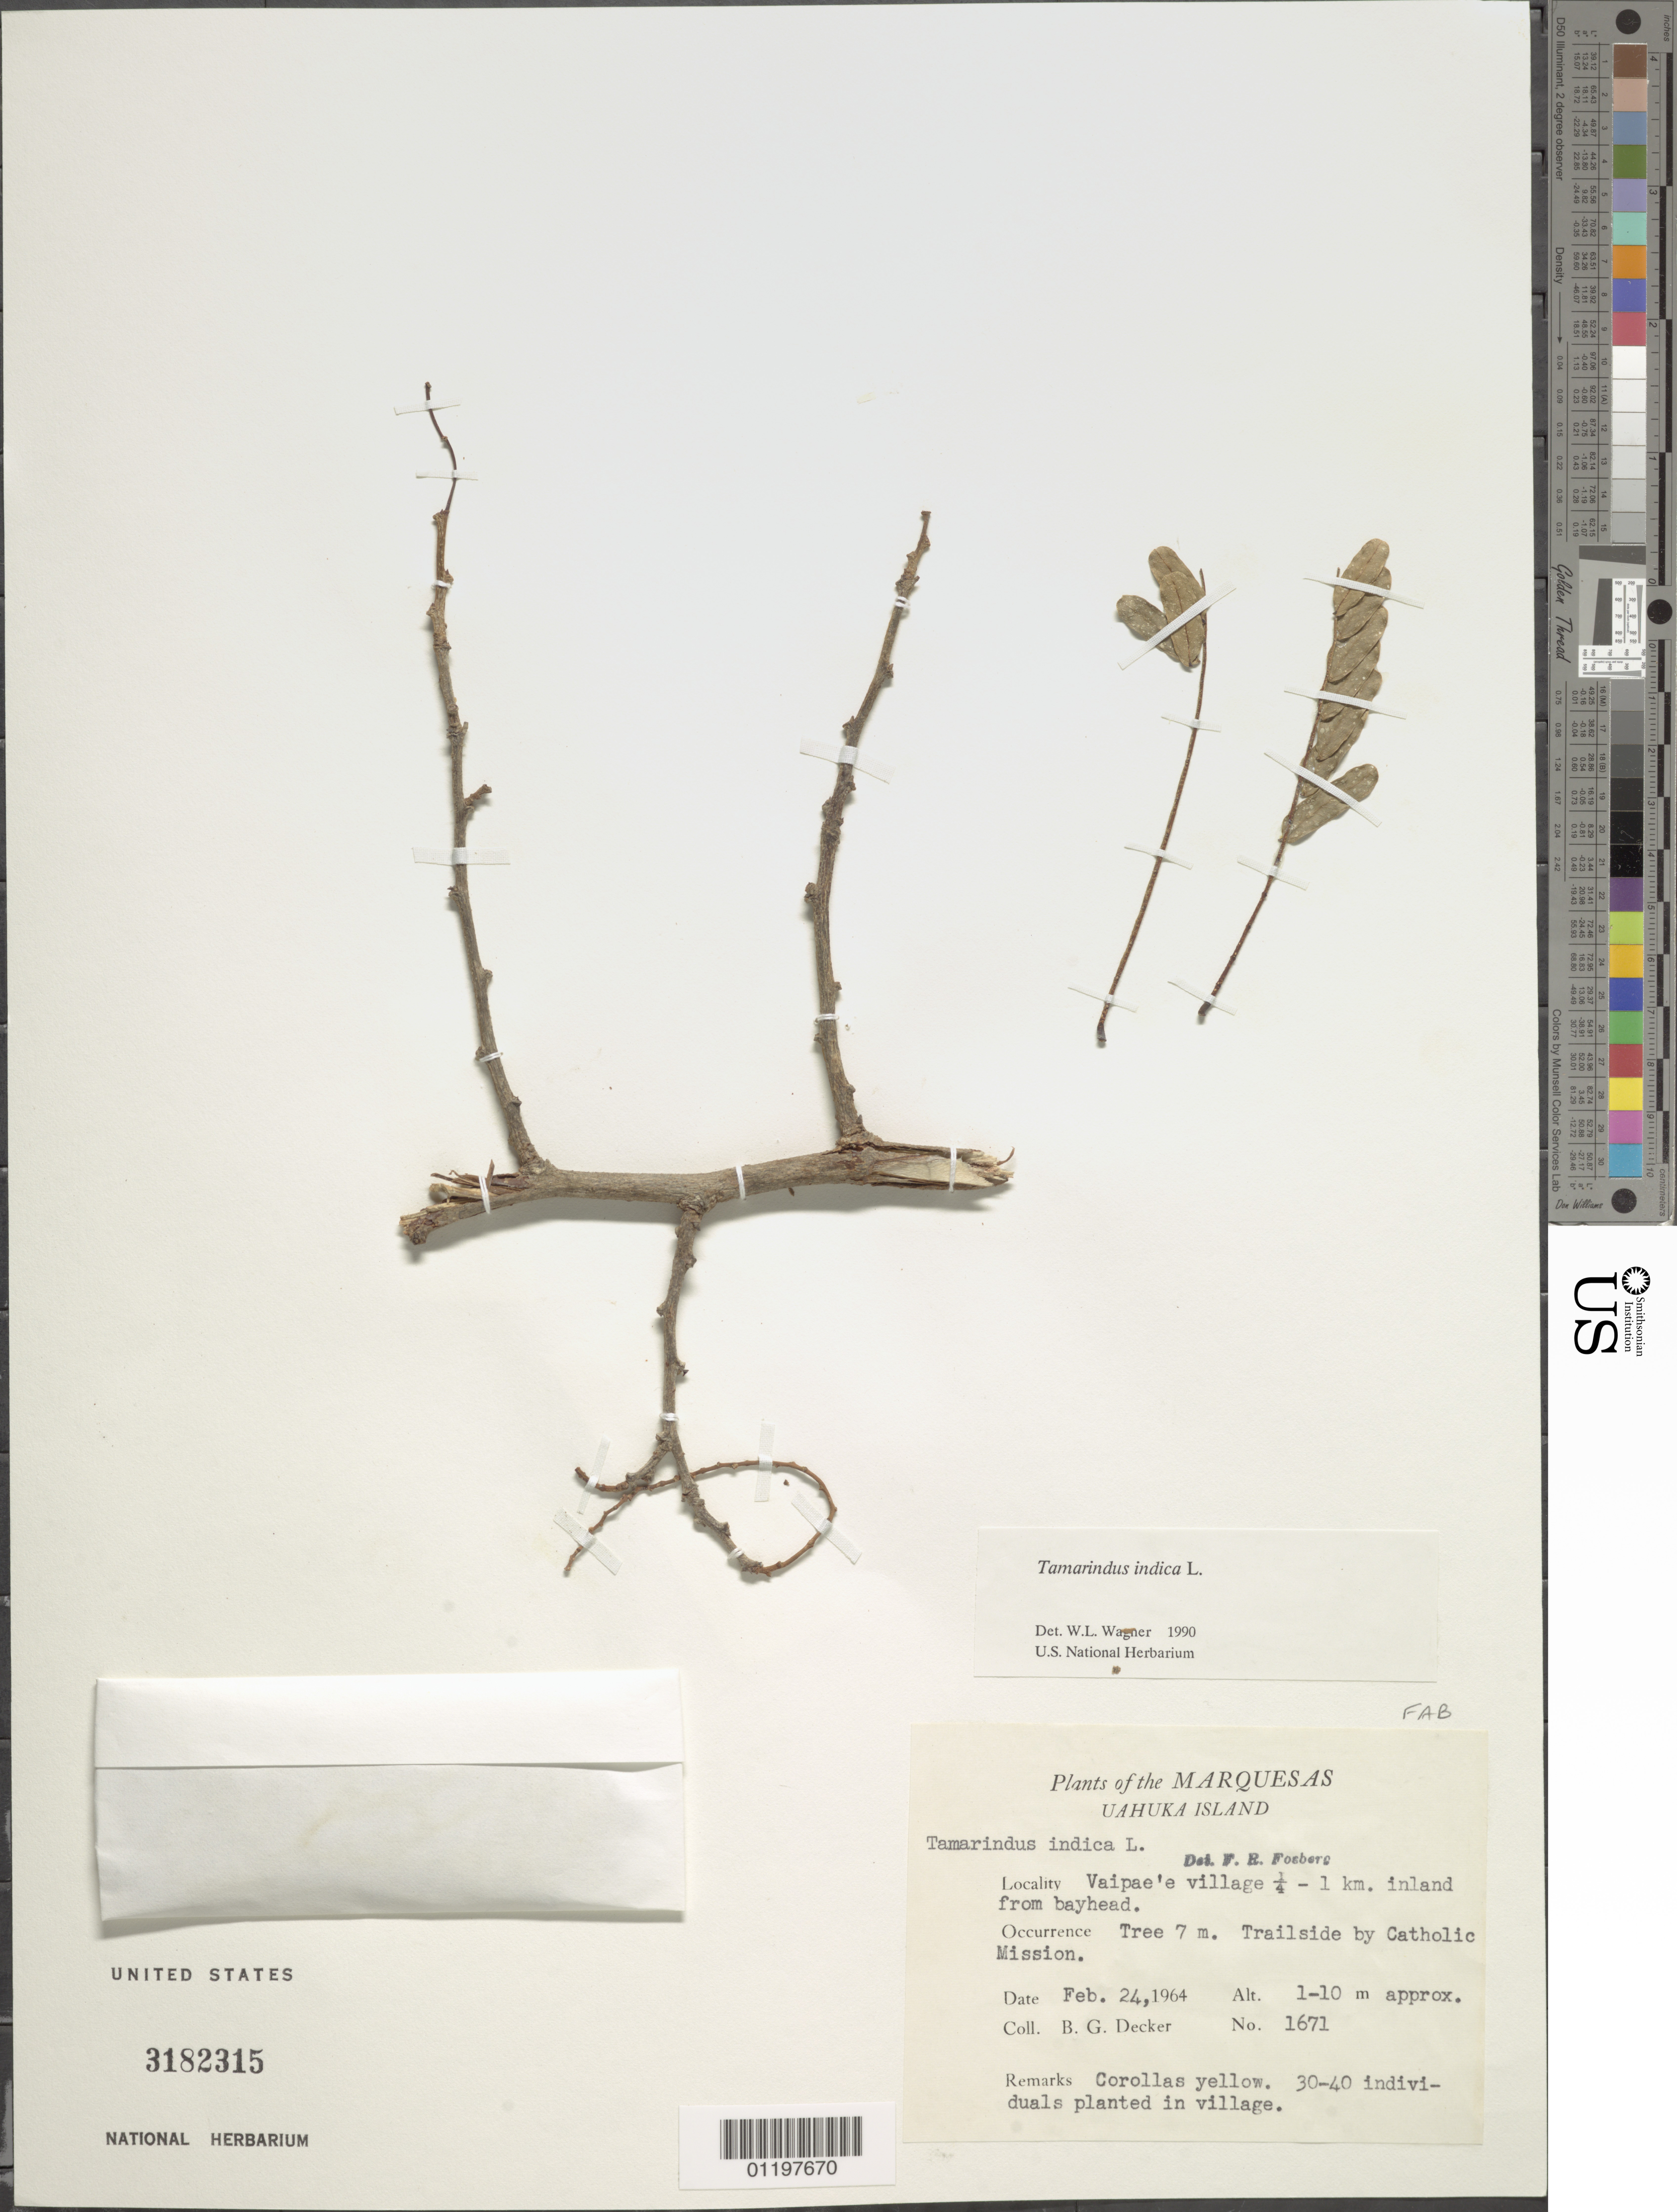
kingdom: Plantae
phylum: Tracheophyta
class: Magnoliopsida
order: Fabales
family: Fabaceae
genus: Tamarindus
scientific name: Tamarindus indica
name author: L.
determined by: Wagner, W. L., (BOT), Smithsonian Institution - National Museum of Natural History (UNITED STATES)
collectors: B. G. Decker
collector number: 1671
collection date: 1964-02-24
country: French Polynesia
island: Ua Huka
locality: Vaipae'e village .25 - 1 km inland from backyard. By Catholic church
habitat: Trailside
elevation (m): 1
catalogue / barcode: US 3182315